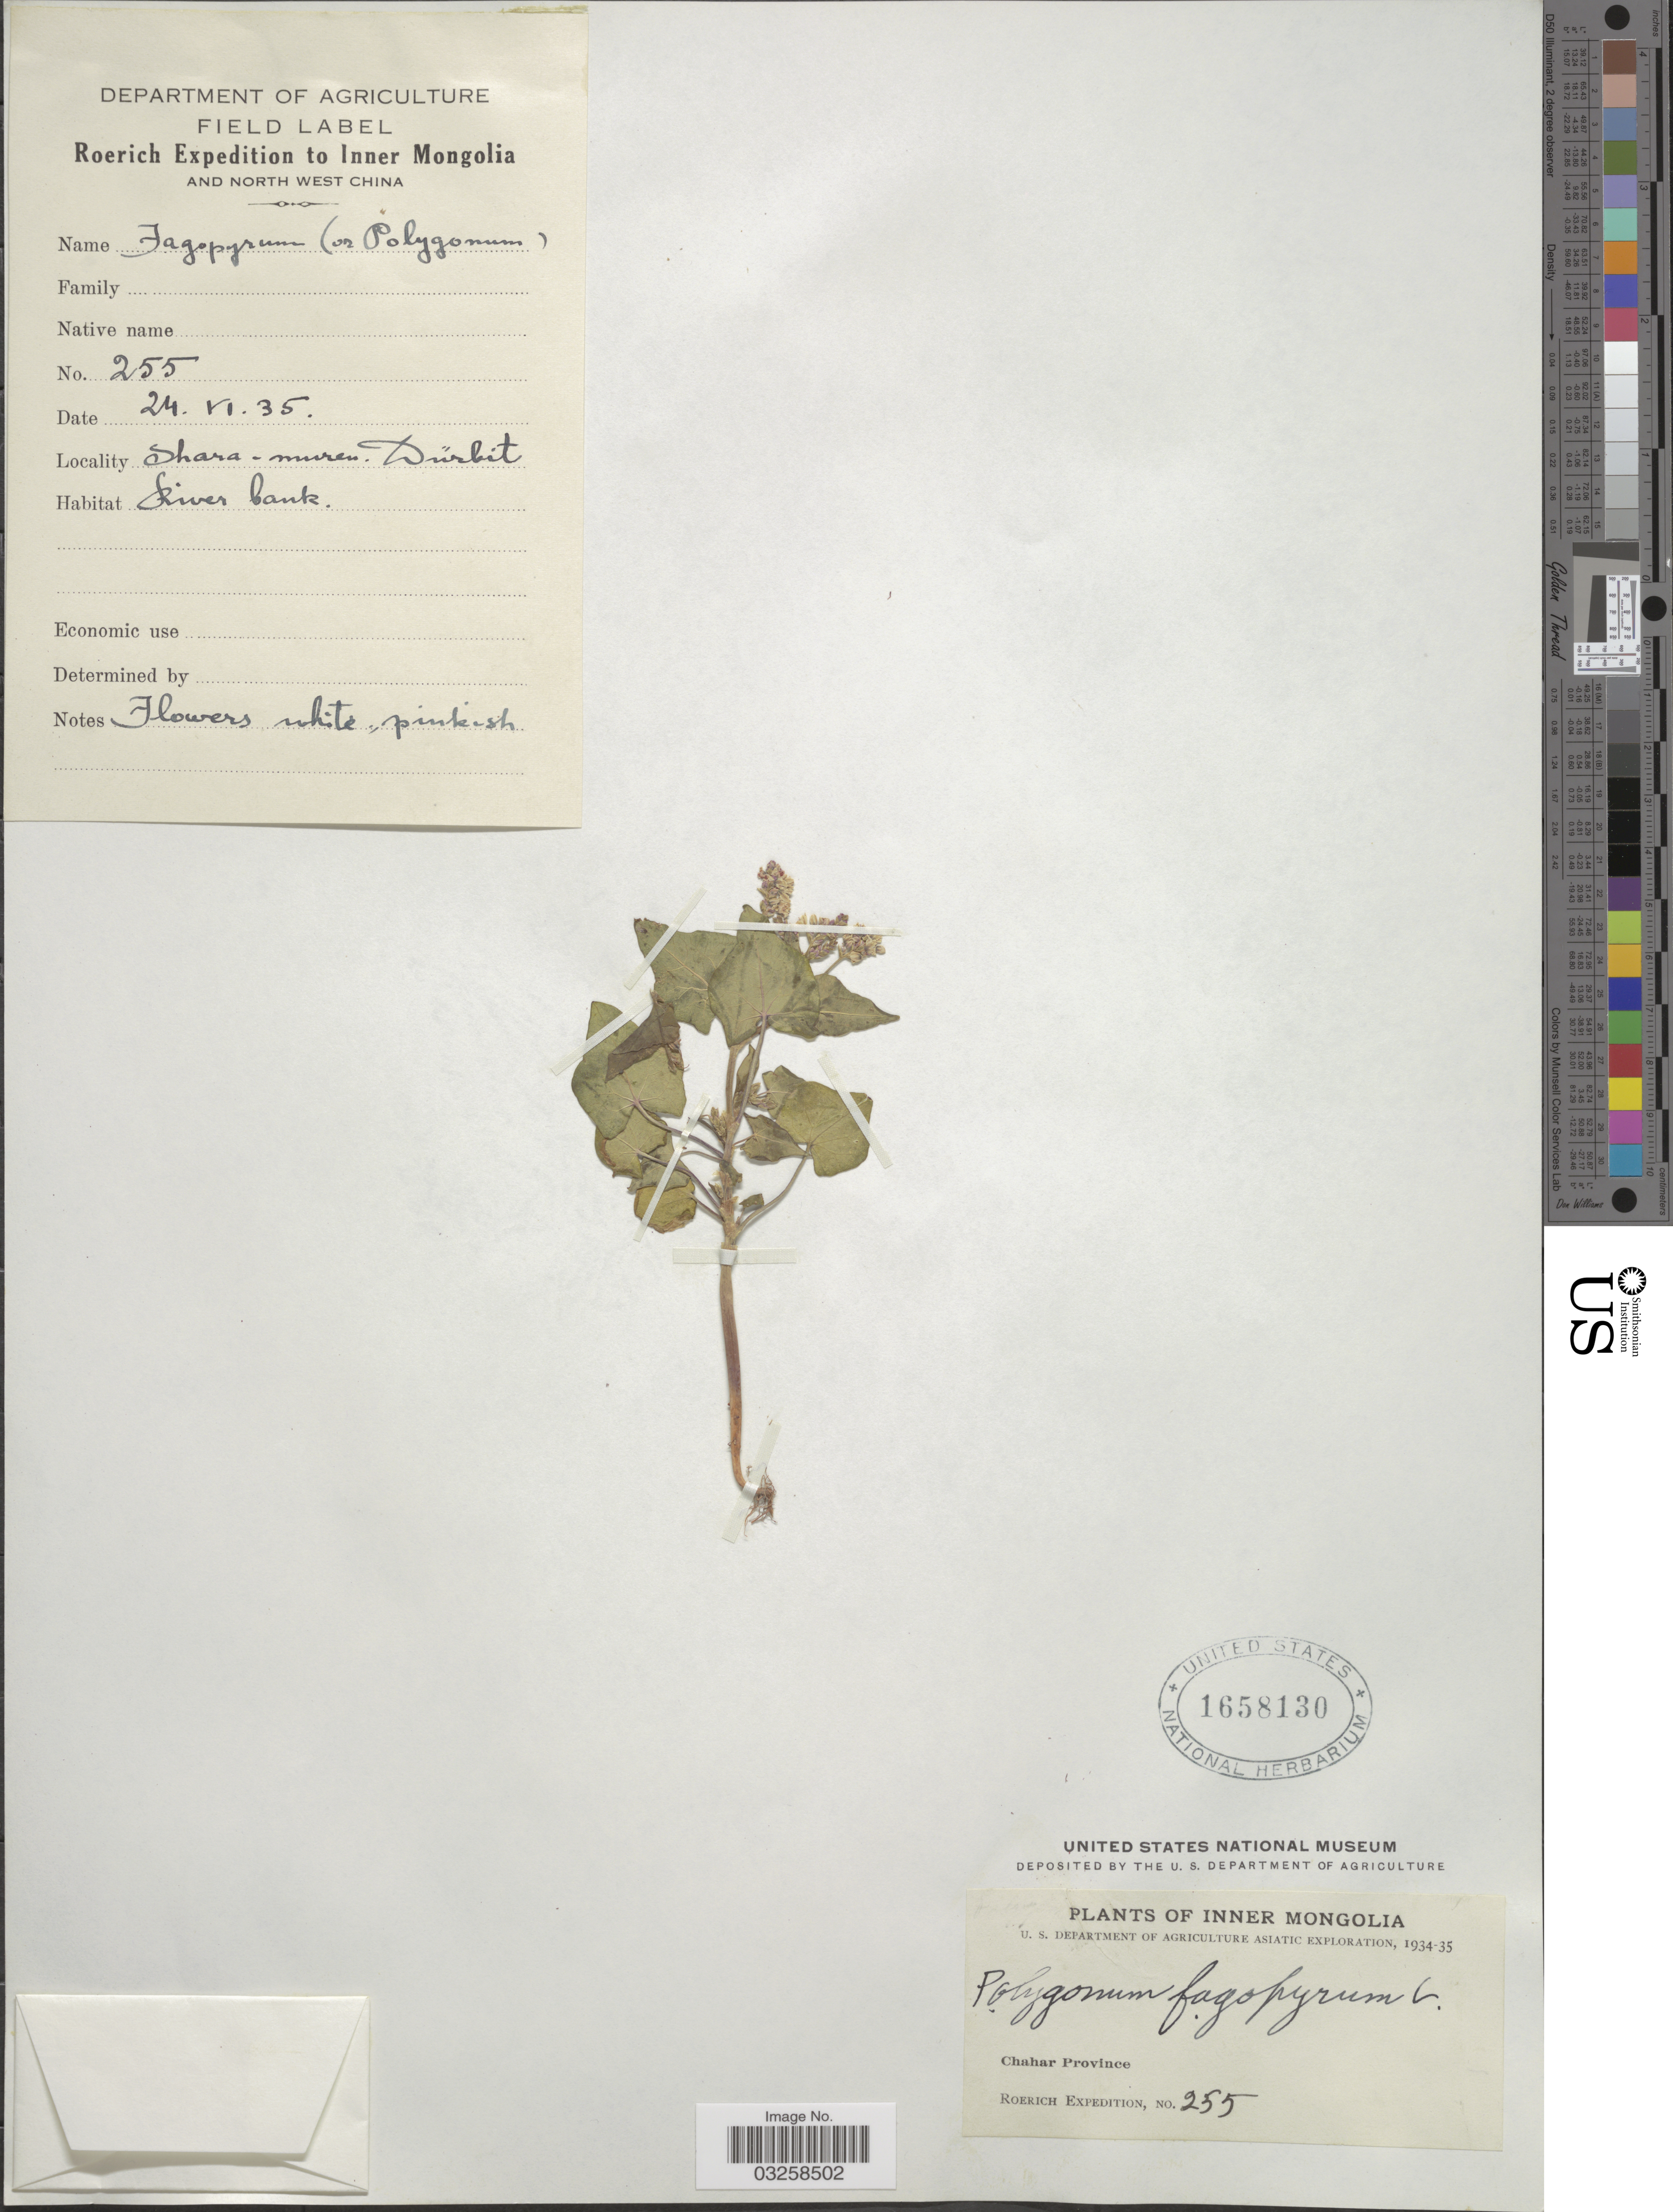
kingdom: Plantae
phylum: Tracheophyta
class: Magnoliopsida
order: Caryophyllales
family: Polygonaceae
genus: Polygonum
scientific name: Polygonum fagopyrum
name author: L.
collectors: Roerich Expedition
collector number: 255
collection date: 1935-06-24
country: China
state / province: Nei Monggol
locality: Inner Mongolia and North West China. Shara-muren. Dürbit River bank. Chahar Province.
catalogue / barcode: US 1658130